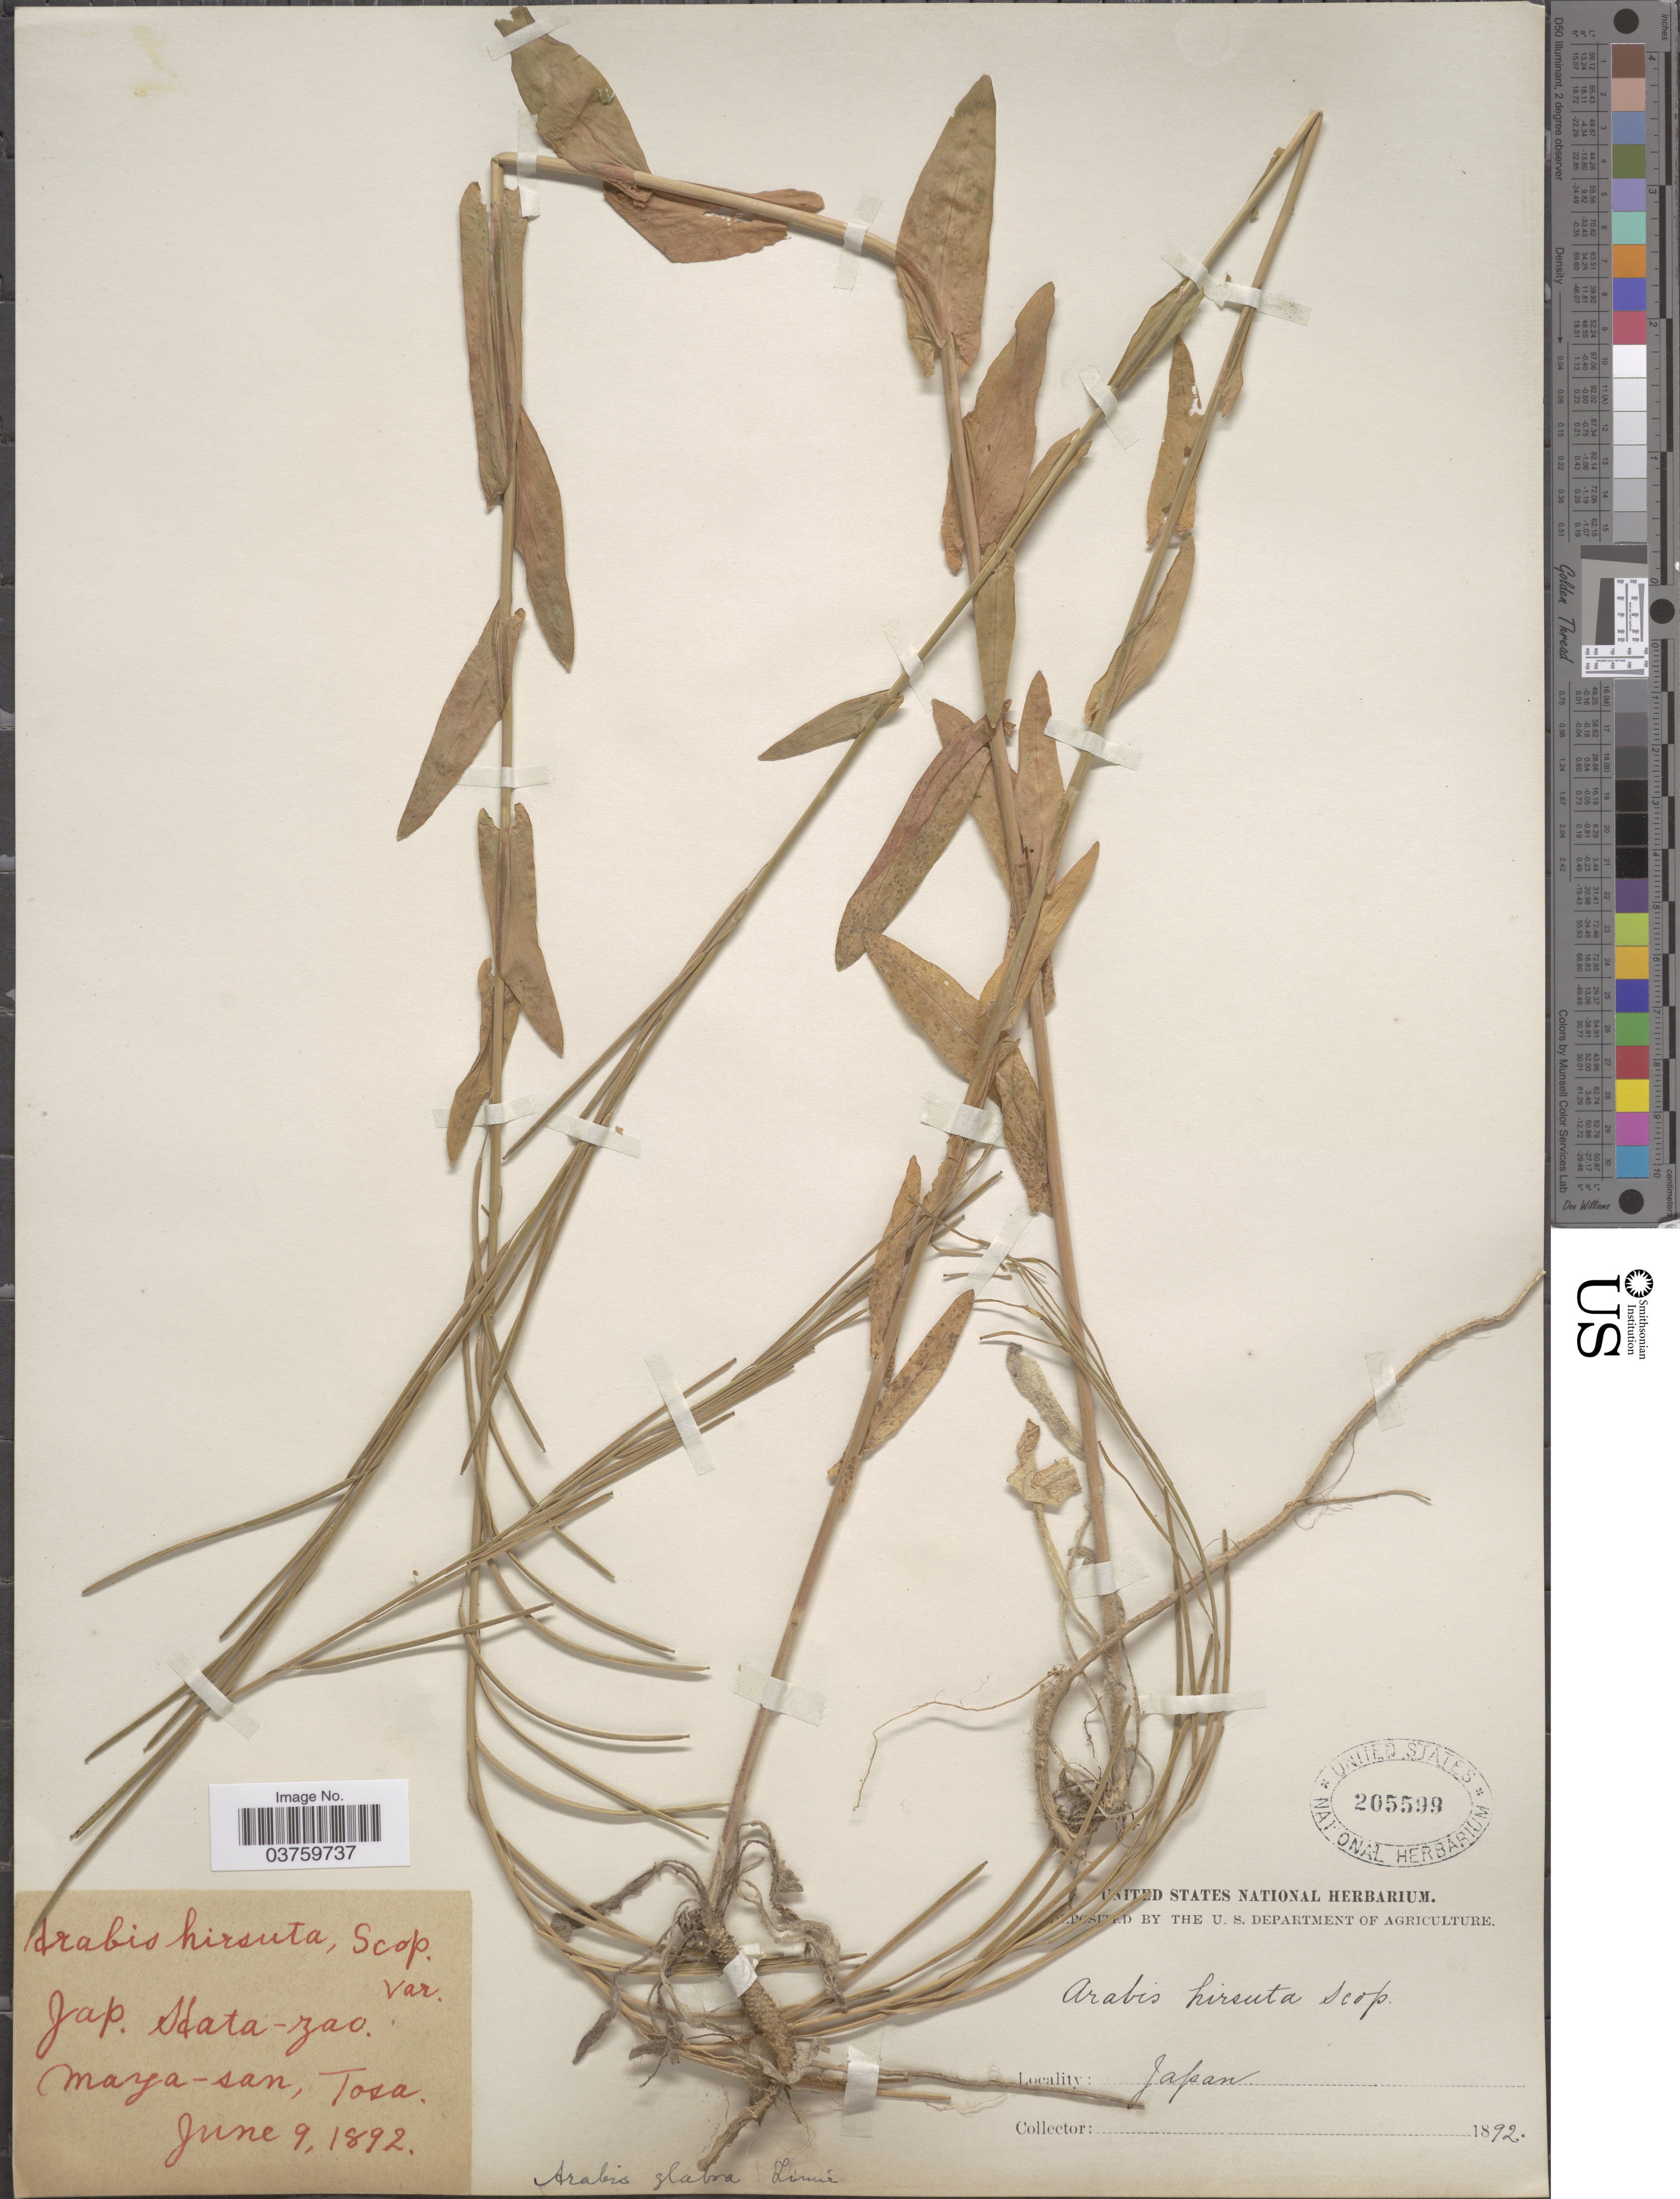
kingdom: Plantae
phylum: Tracheophyta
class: Magnoliopsida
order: Brassicales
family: Brassicaceae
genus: Arabis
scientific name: Arabis hirsuta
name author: (L.) Scop.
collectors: ex herb. United States National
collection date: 1892-06-09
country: Japan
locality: Maya-san, Tosa.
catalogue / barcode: US 205599